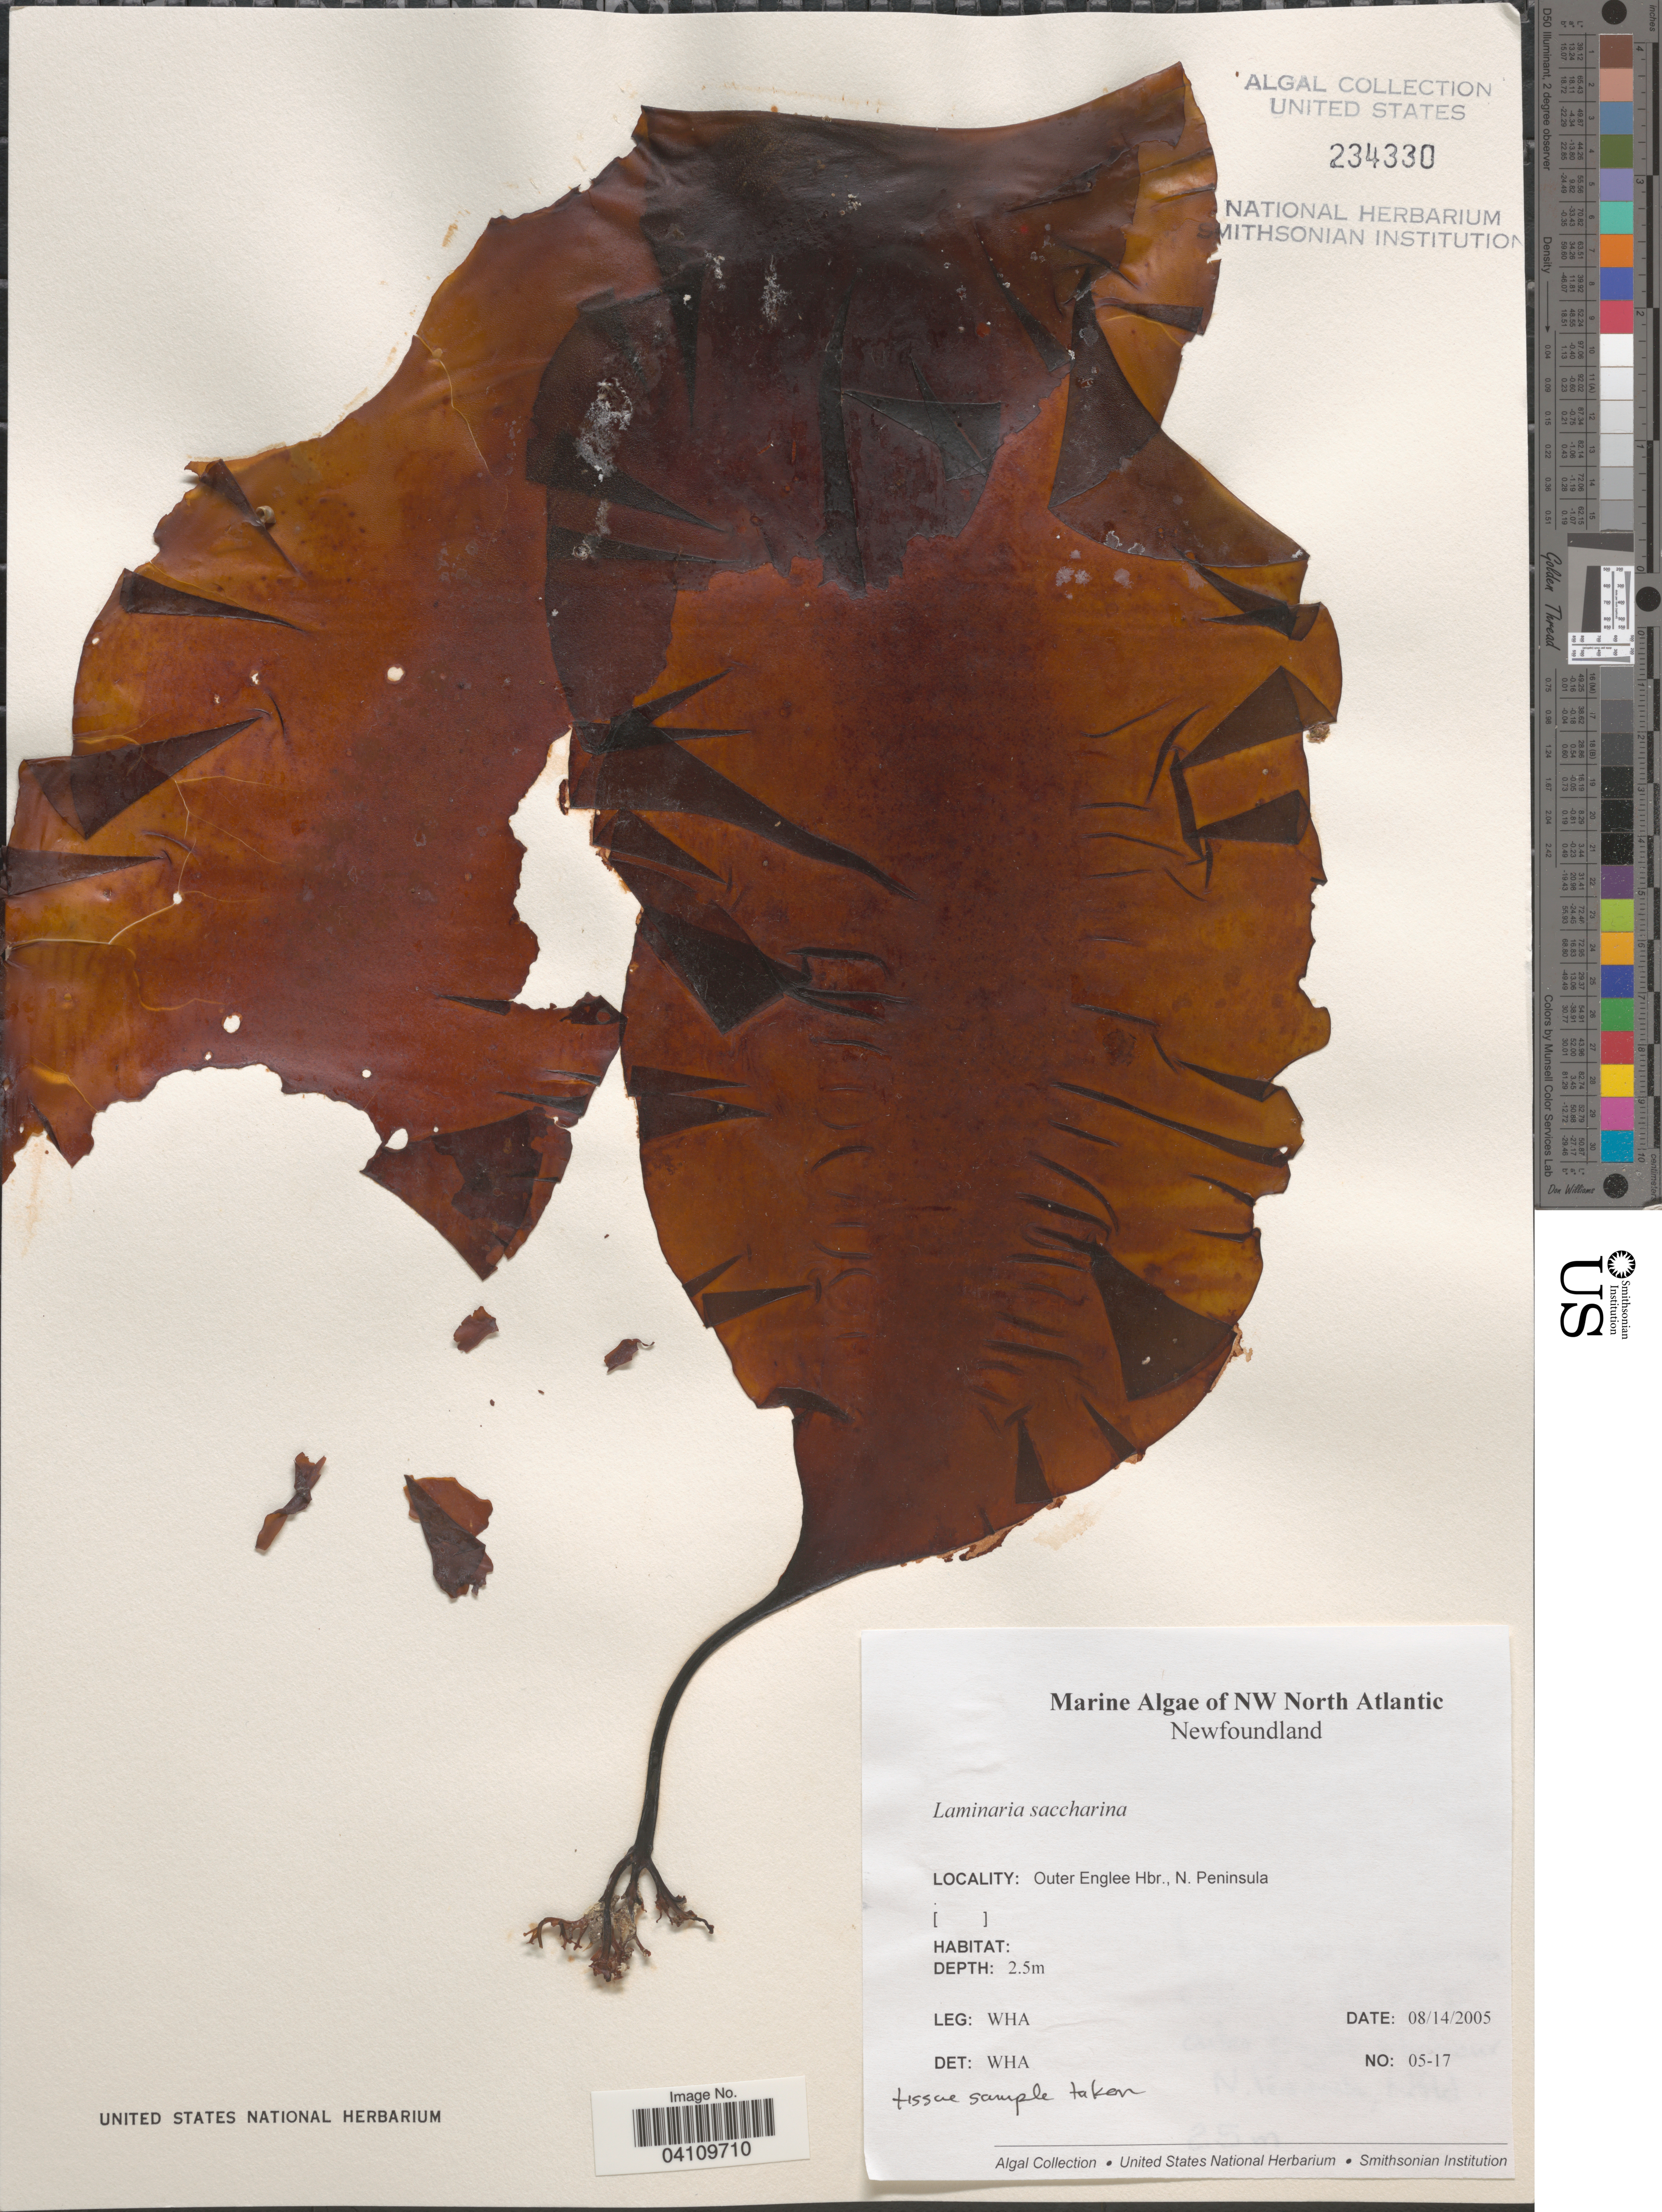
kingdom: Chromista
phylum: Ochrophyta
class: Phaeophyceae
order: Laminariales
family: Laminariaceae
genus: Saccharina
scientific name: Saccharina latissima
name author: C.E. Lane et al.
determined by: Algae name updating Project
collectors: W. H. Adey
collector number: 05-17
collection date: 2005-08-14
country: Canada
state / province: Newfoundland and Labrador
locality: NW North Atlantic. Outer Englee Hbr., N. Peninsula.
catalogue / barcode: US 234330